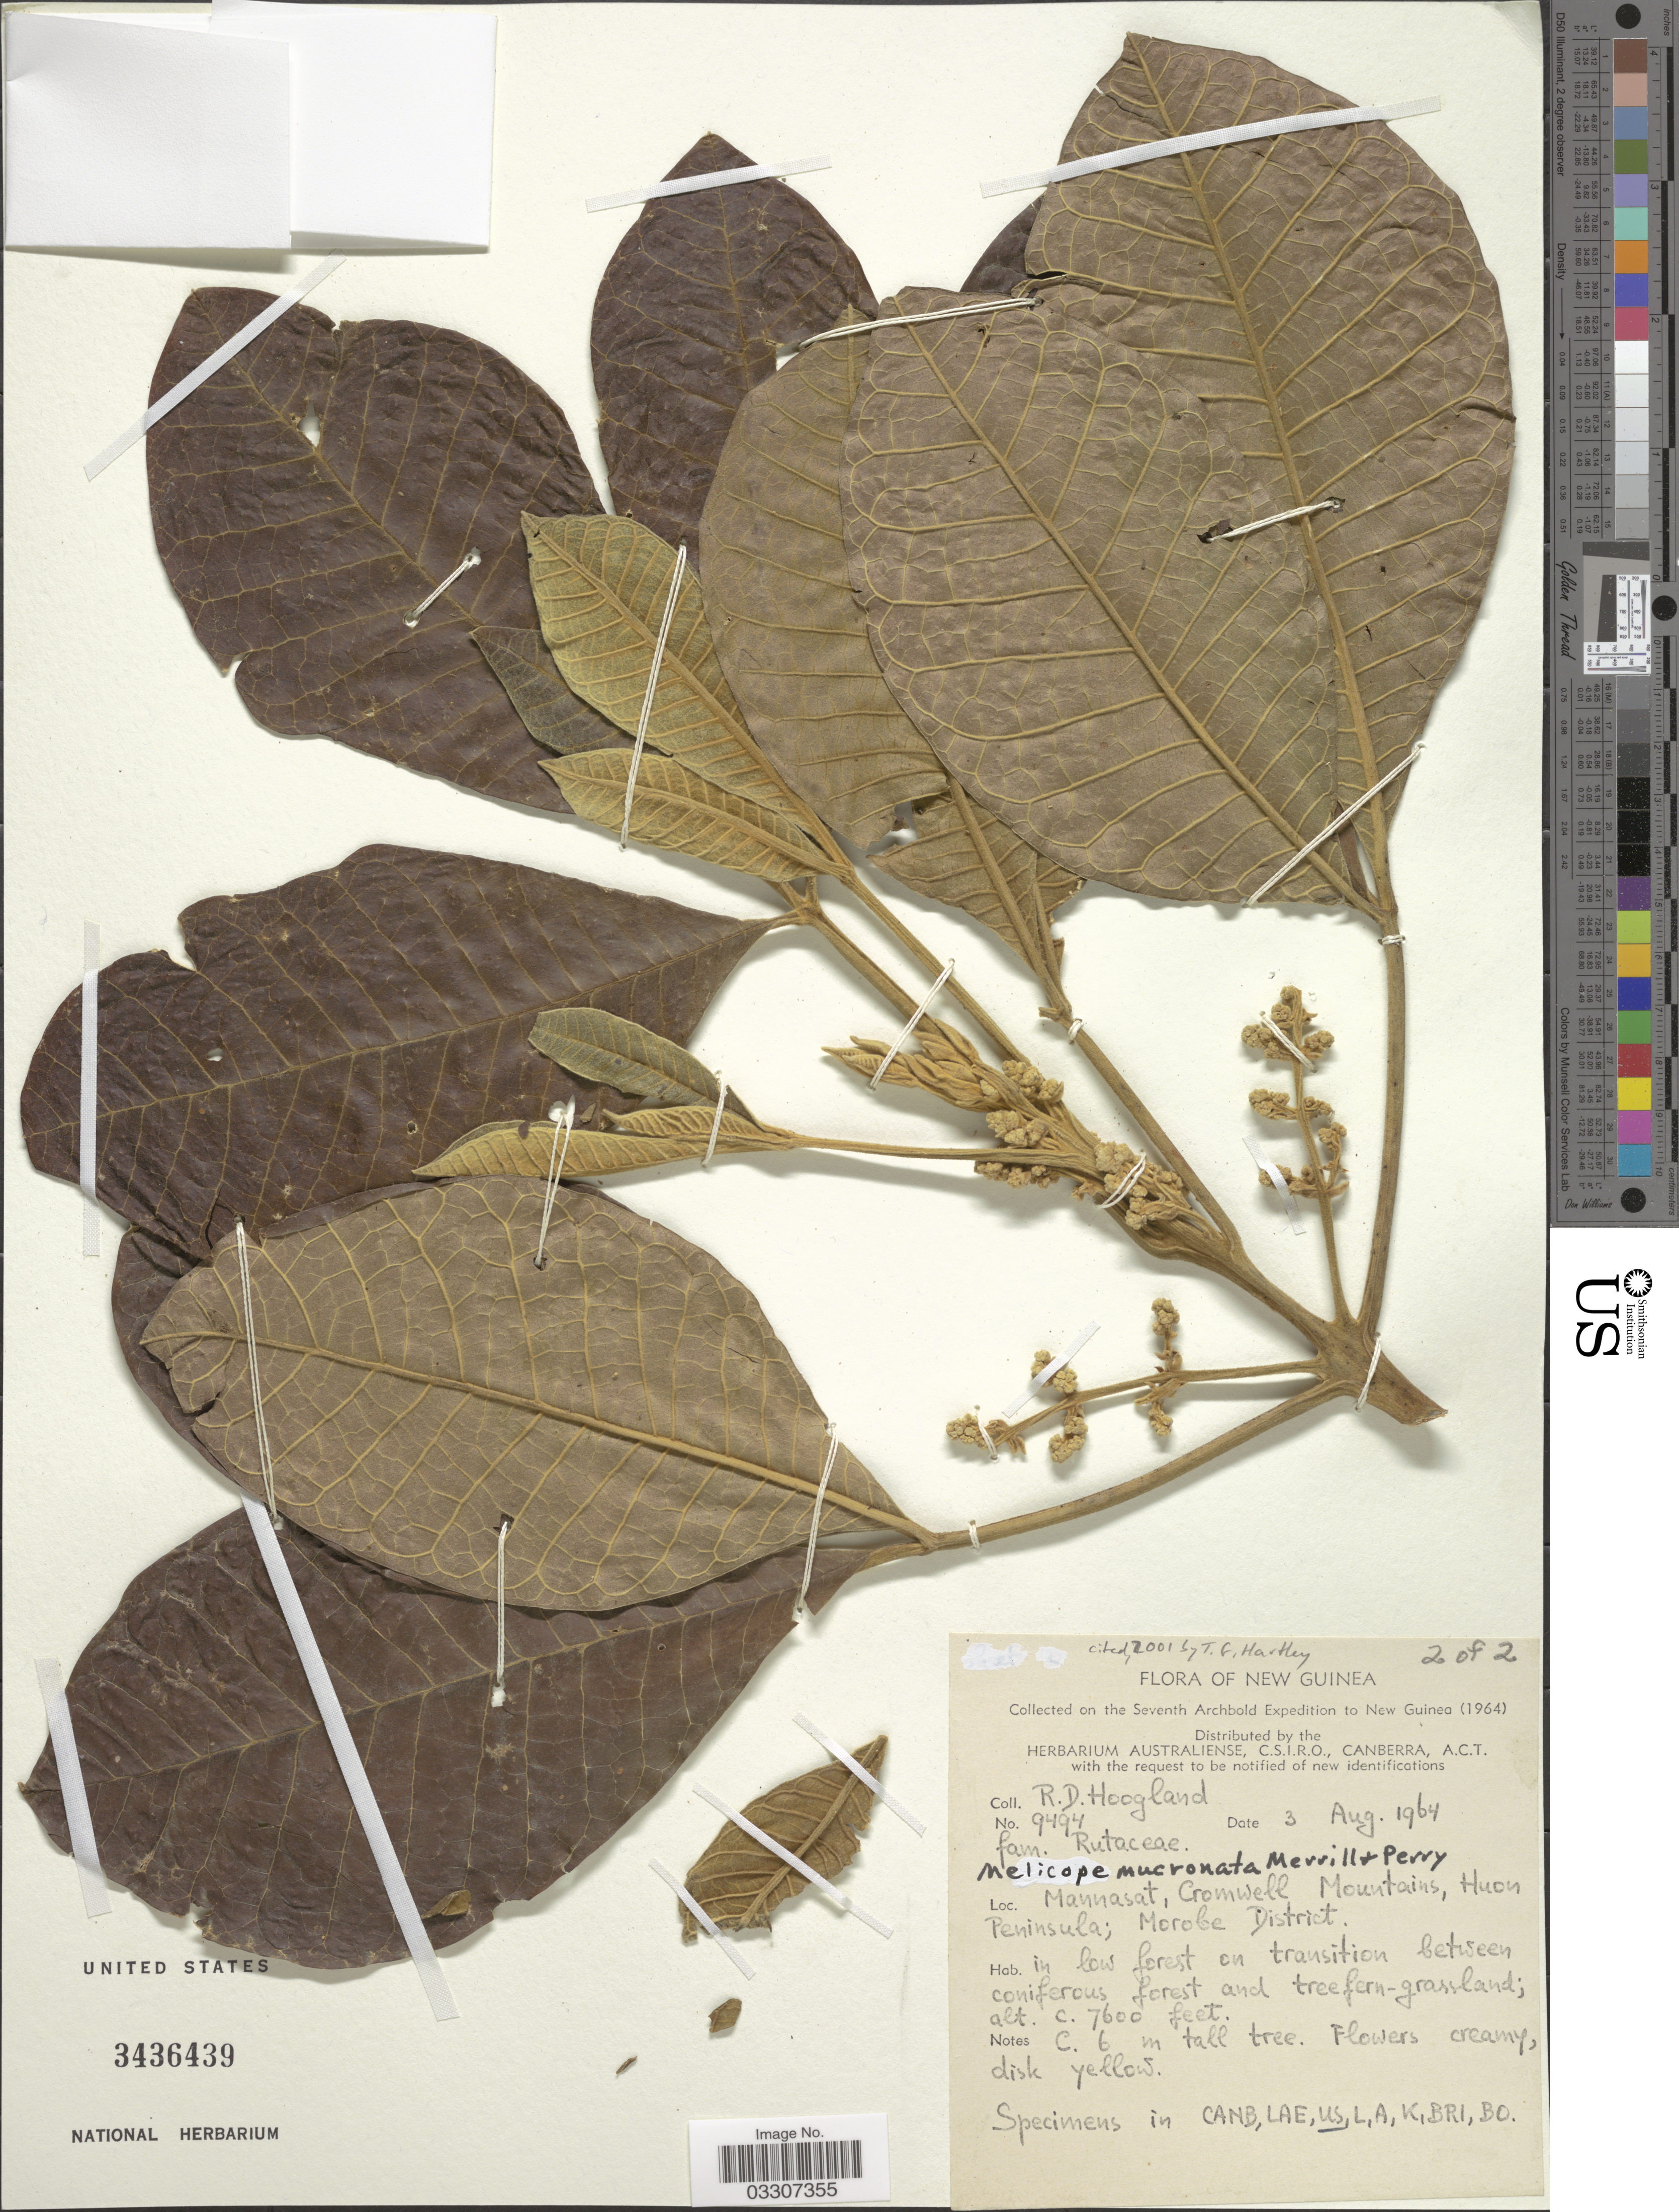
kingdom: Plantae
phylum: Tracheophyta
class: Magnoliopsida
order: Sapindales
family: Rutaceae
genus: Melicope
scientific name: Melicope mucronata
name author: Merr. & L.M. Perry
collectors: R. D. Hoogland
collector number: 9494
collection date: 1964-08-03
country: Papua New Guinea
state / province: Morobe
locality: New Guinea. Mannasat, Cromwell Mountains, Huon Peninsula; Morobe District.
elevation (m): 2316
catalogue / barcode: US 3436439